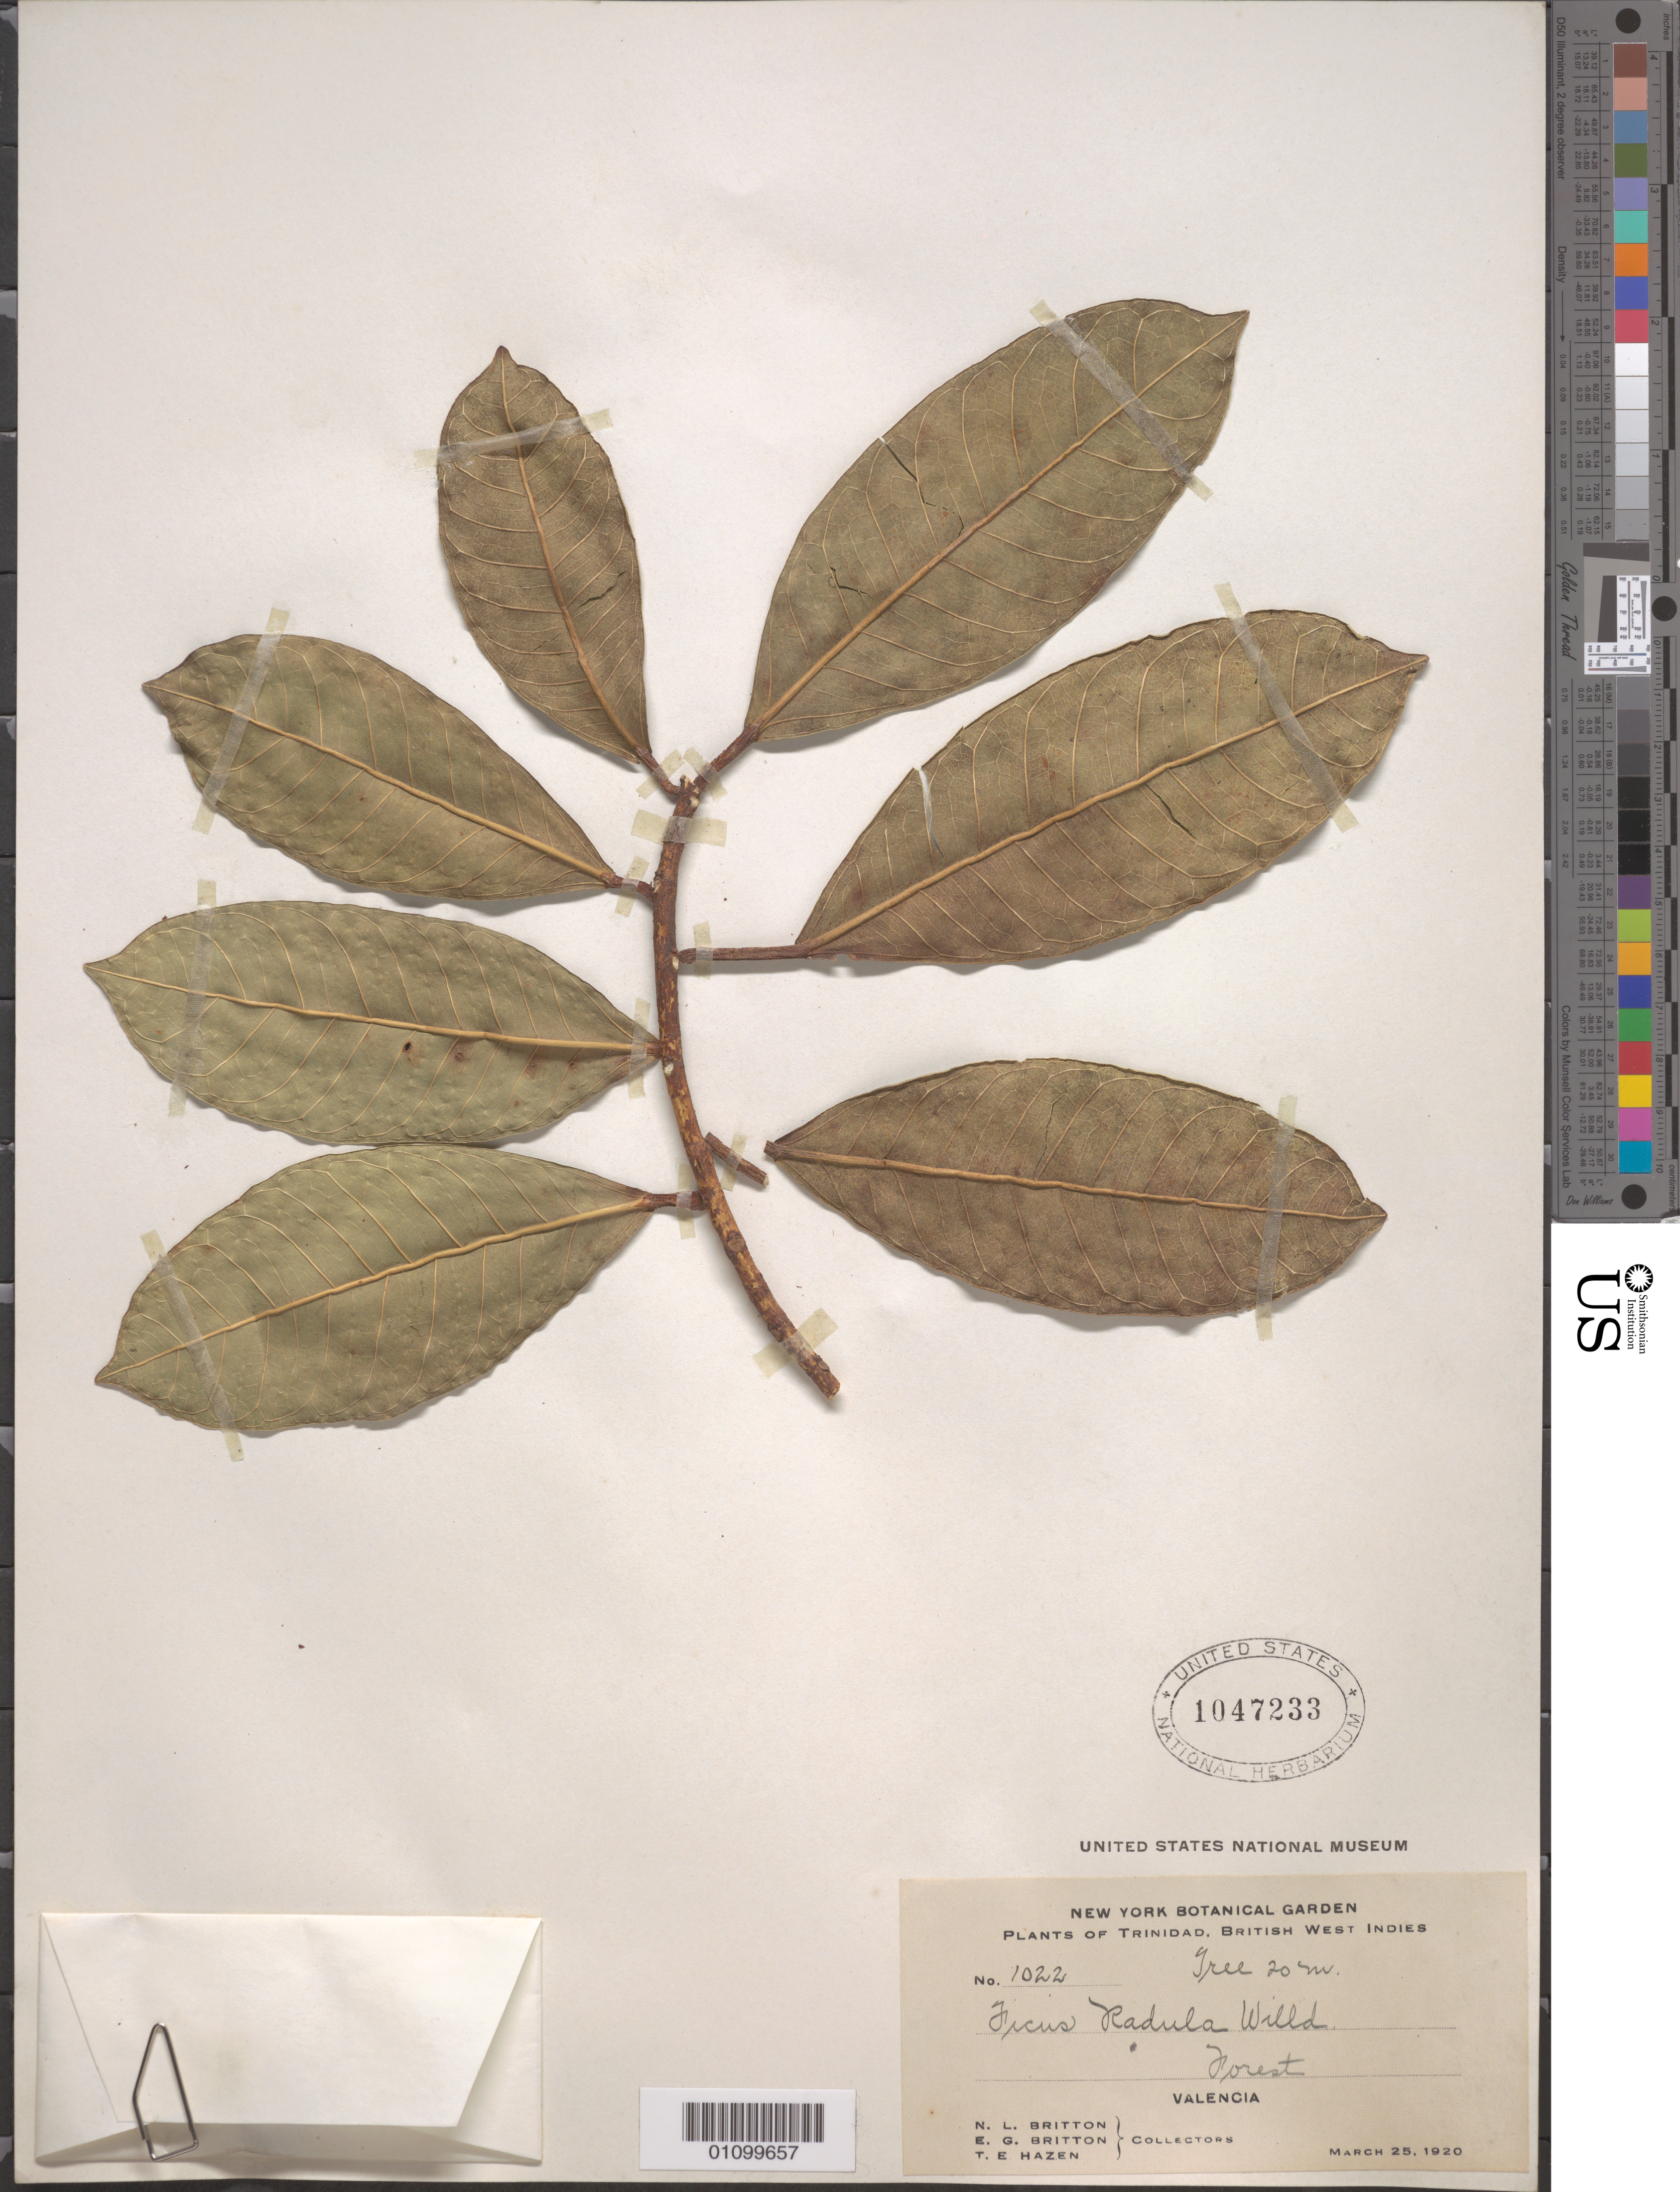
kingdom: Plantae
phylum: Tracheophyta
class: Magnoliopsida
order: Rosales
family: Moraceae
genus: Ficus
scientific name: Ficus radula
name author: Humb. & Bonpl. ex Willd.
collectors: N. Britton, E. G. Britton & T. E. Hazen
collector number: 1022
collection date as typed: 25 Mar 1920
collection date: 1920-03-25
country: Trinidad and Tobago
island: Trinidad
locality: Forest; Valencia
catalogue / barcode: US 1047233